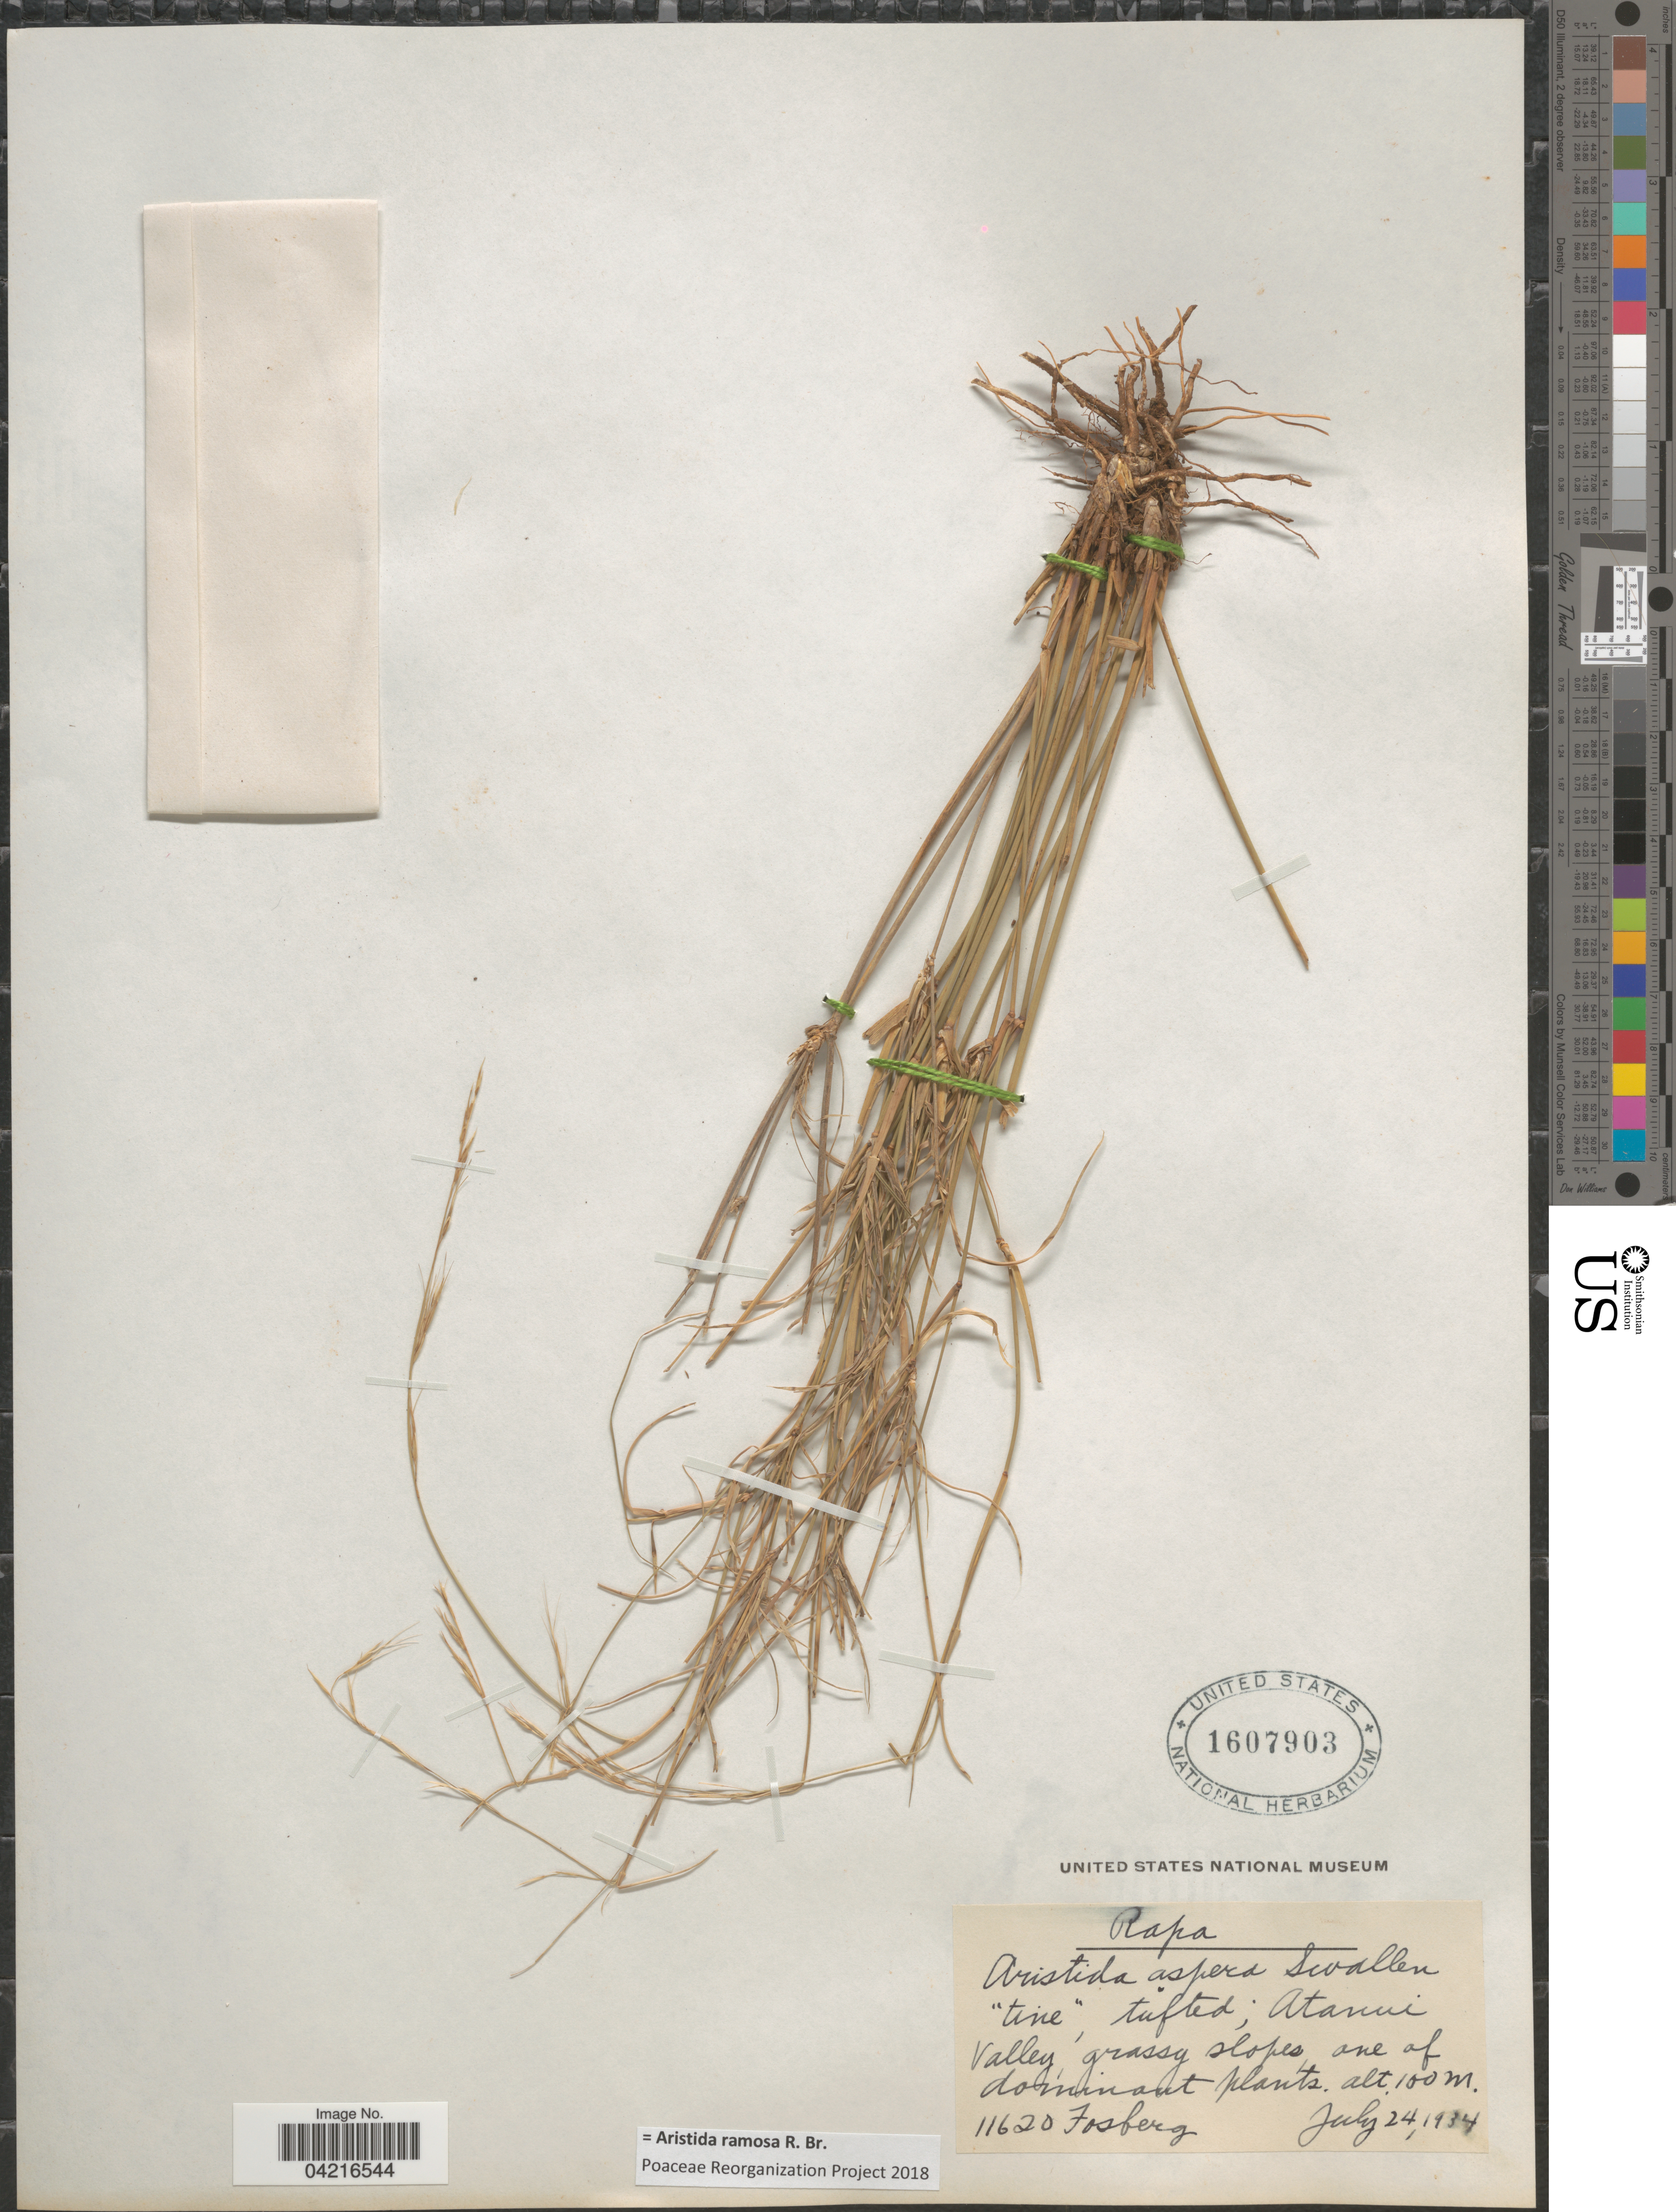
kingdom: Plantae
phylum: Tracheophyta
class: Liliopsida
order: Poales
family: Poaceae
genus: Aristida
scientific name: Aristida repens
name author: Trin.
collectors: -. Fosberg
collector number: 11620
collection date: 1934-07-24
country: French Polynesia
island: Rapa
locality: Rapa. Atanui Valley.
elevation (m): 100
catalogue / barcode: US 1607903